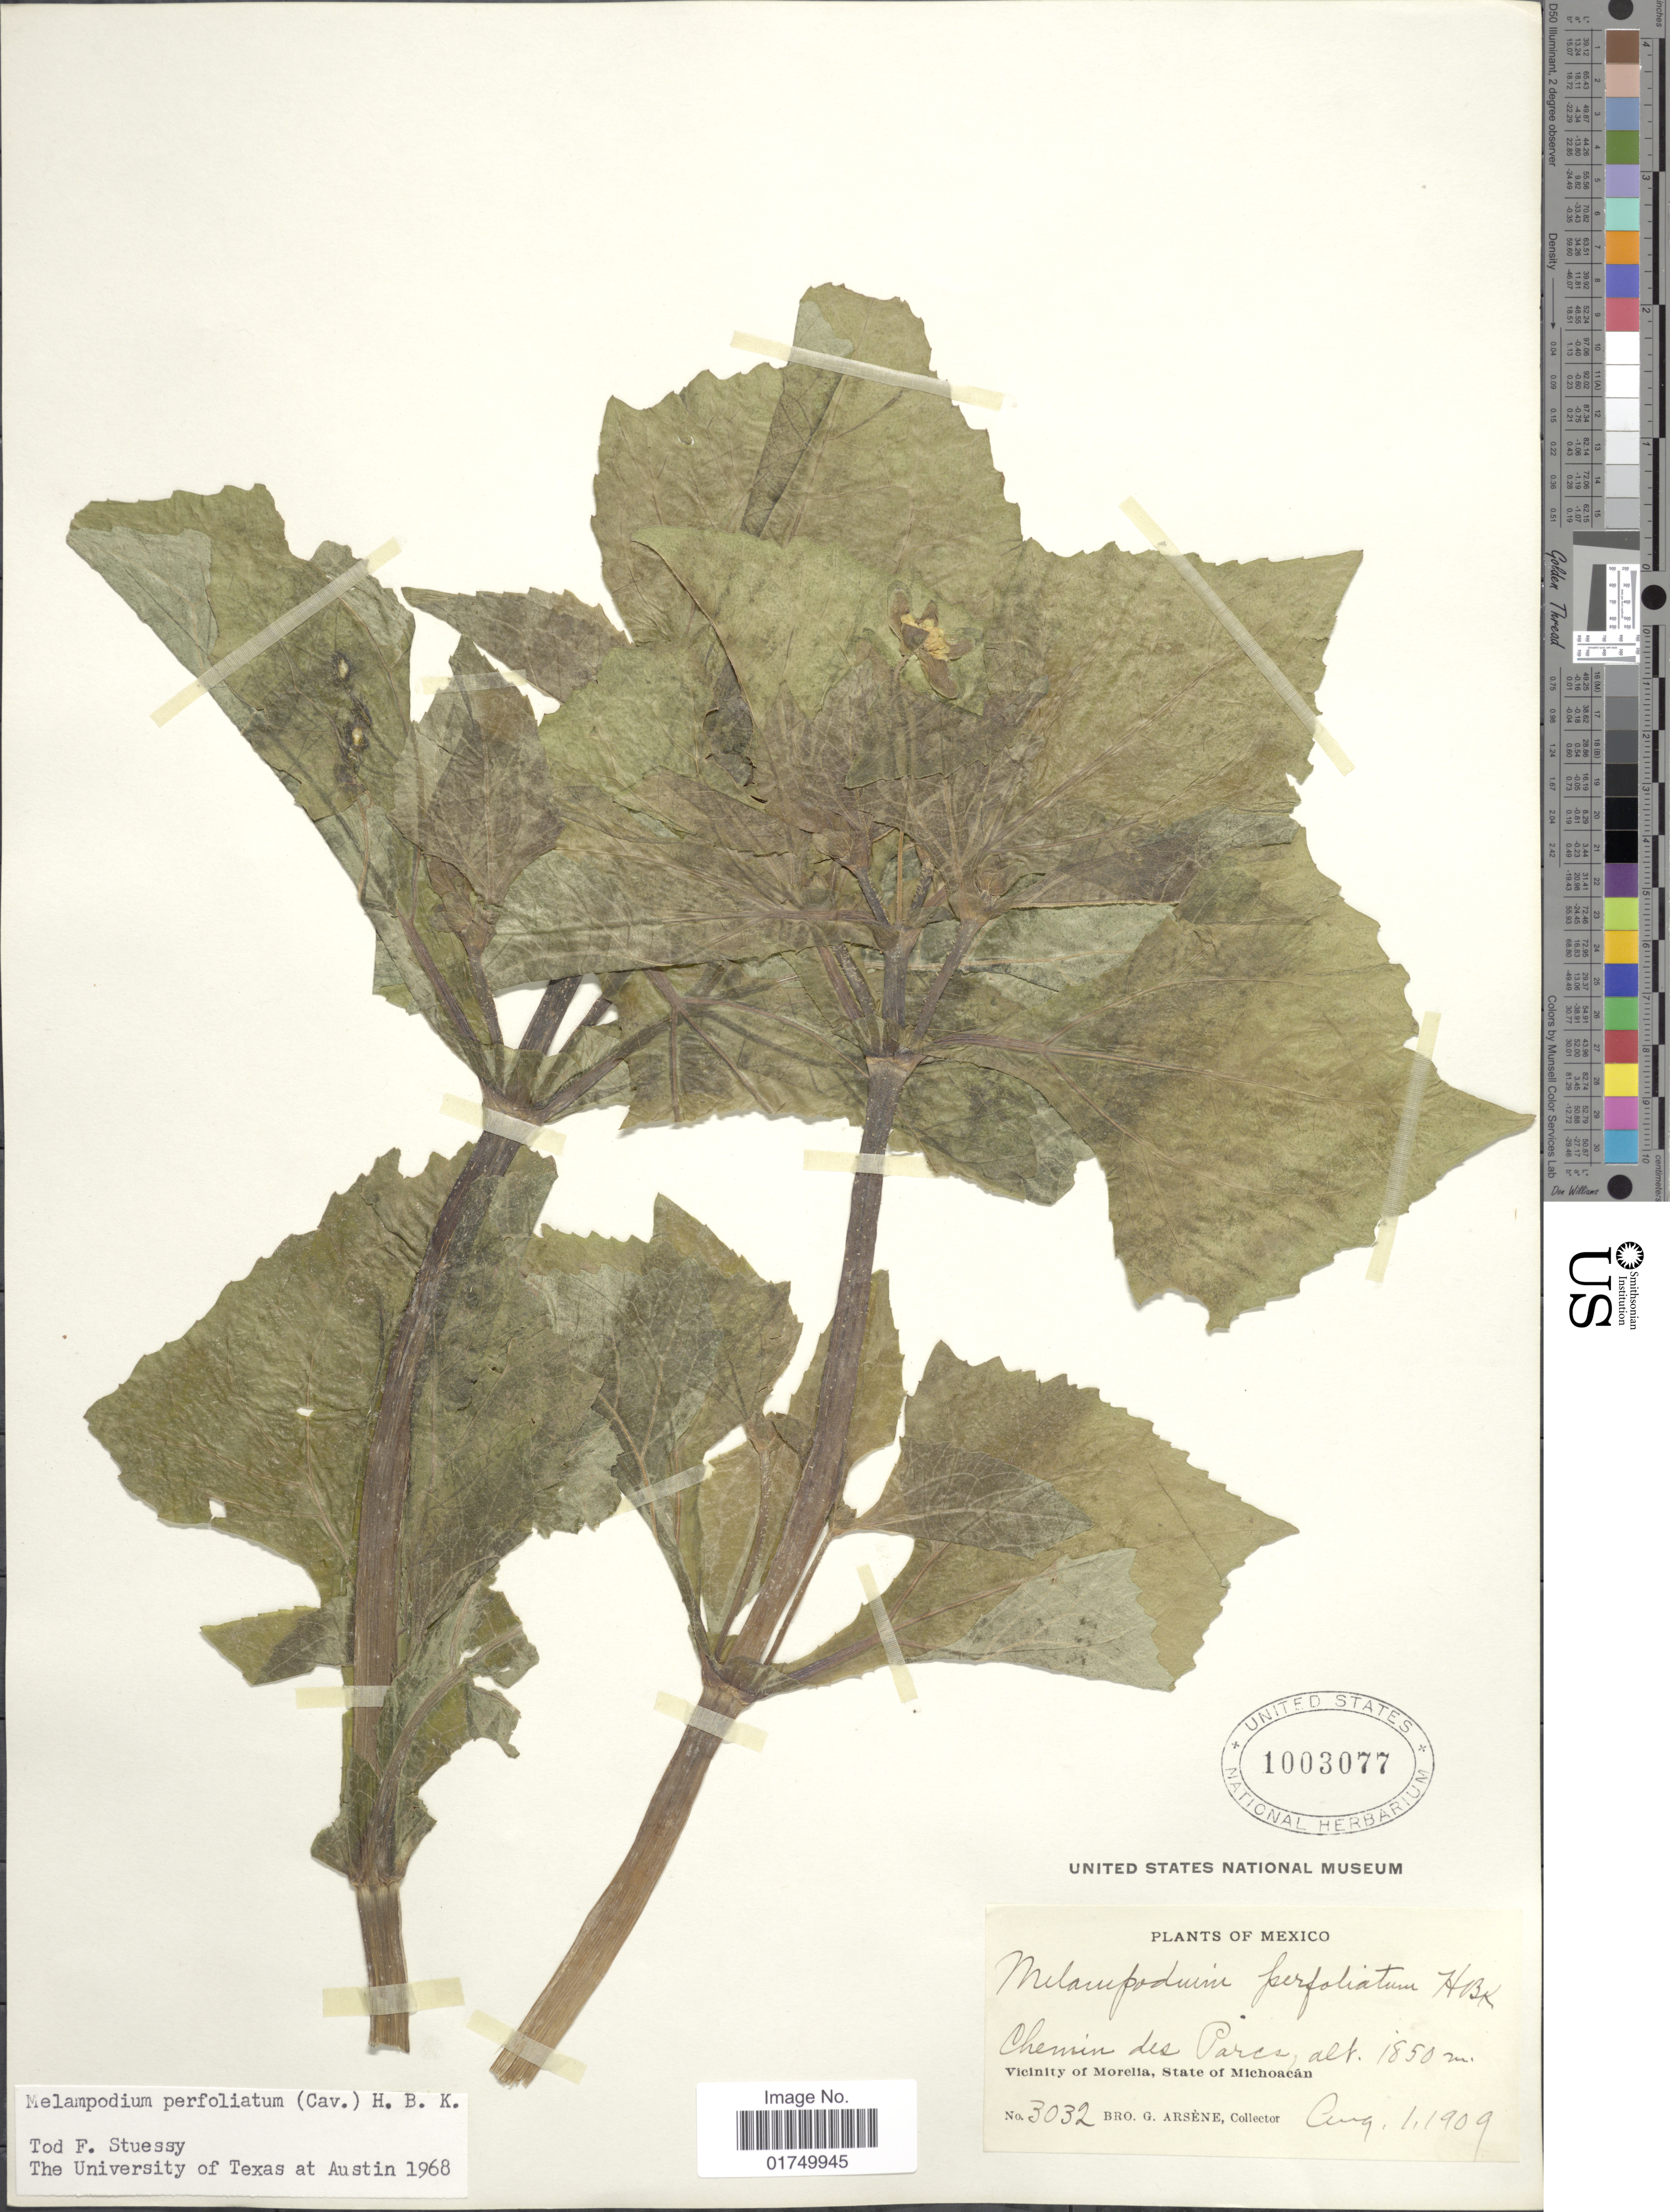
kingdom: Plantae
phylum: Tracheophyta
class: Magnoliopsida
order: Asterales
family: Asteraceae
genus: Melampodium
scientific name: Melampodium perfoliatum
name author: (Cav.) Kunth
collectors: Bro. G. Arsène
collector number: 3032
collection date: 1909-08-01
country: Mexico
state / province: Michoacán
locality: Chemin des Parcs. Vicinity of Morelia, State of Michoacán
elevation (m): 1850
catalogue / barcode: US 1003077